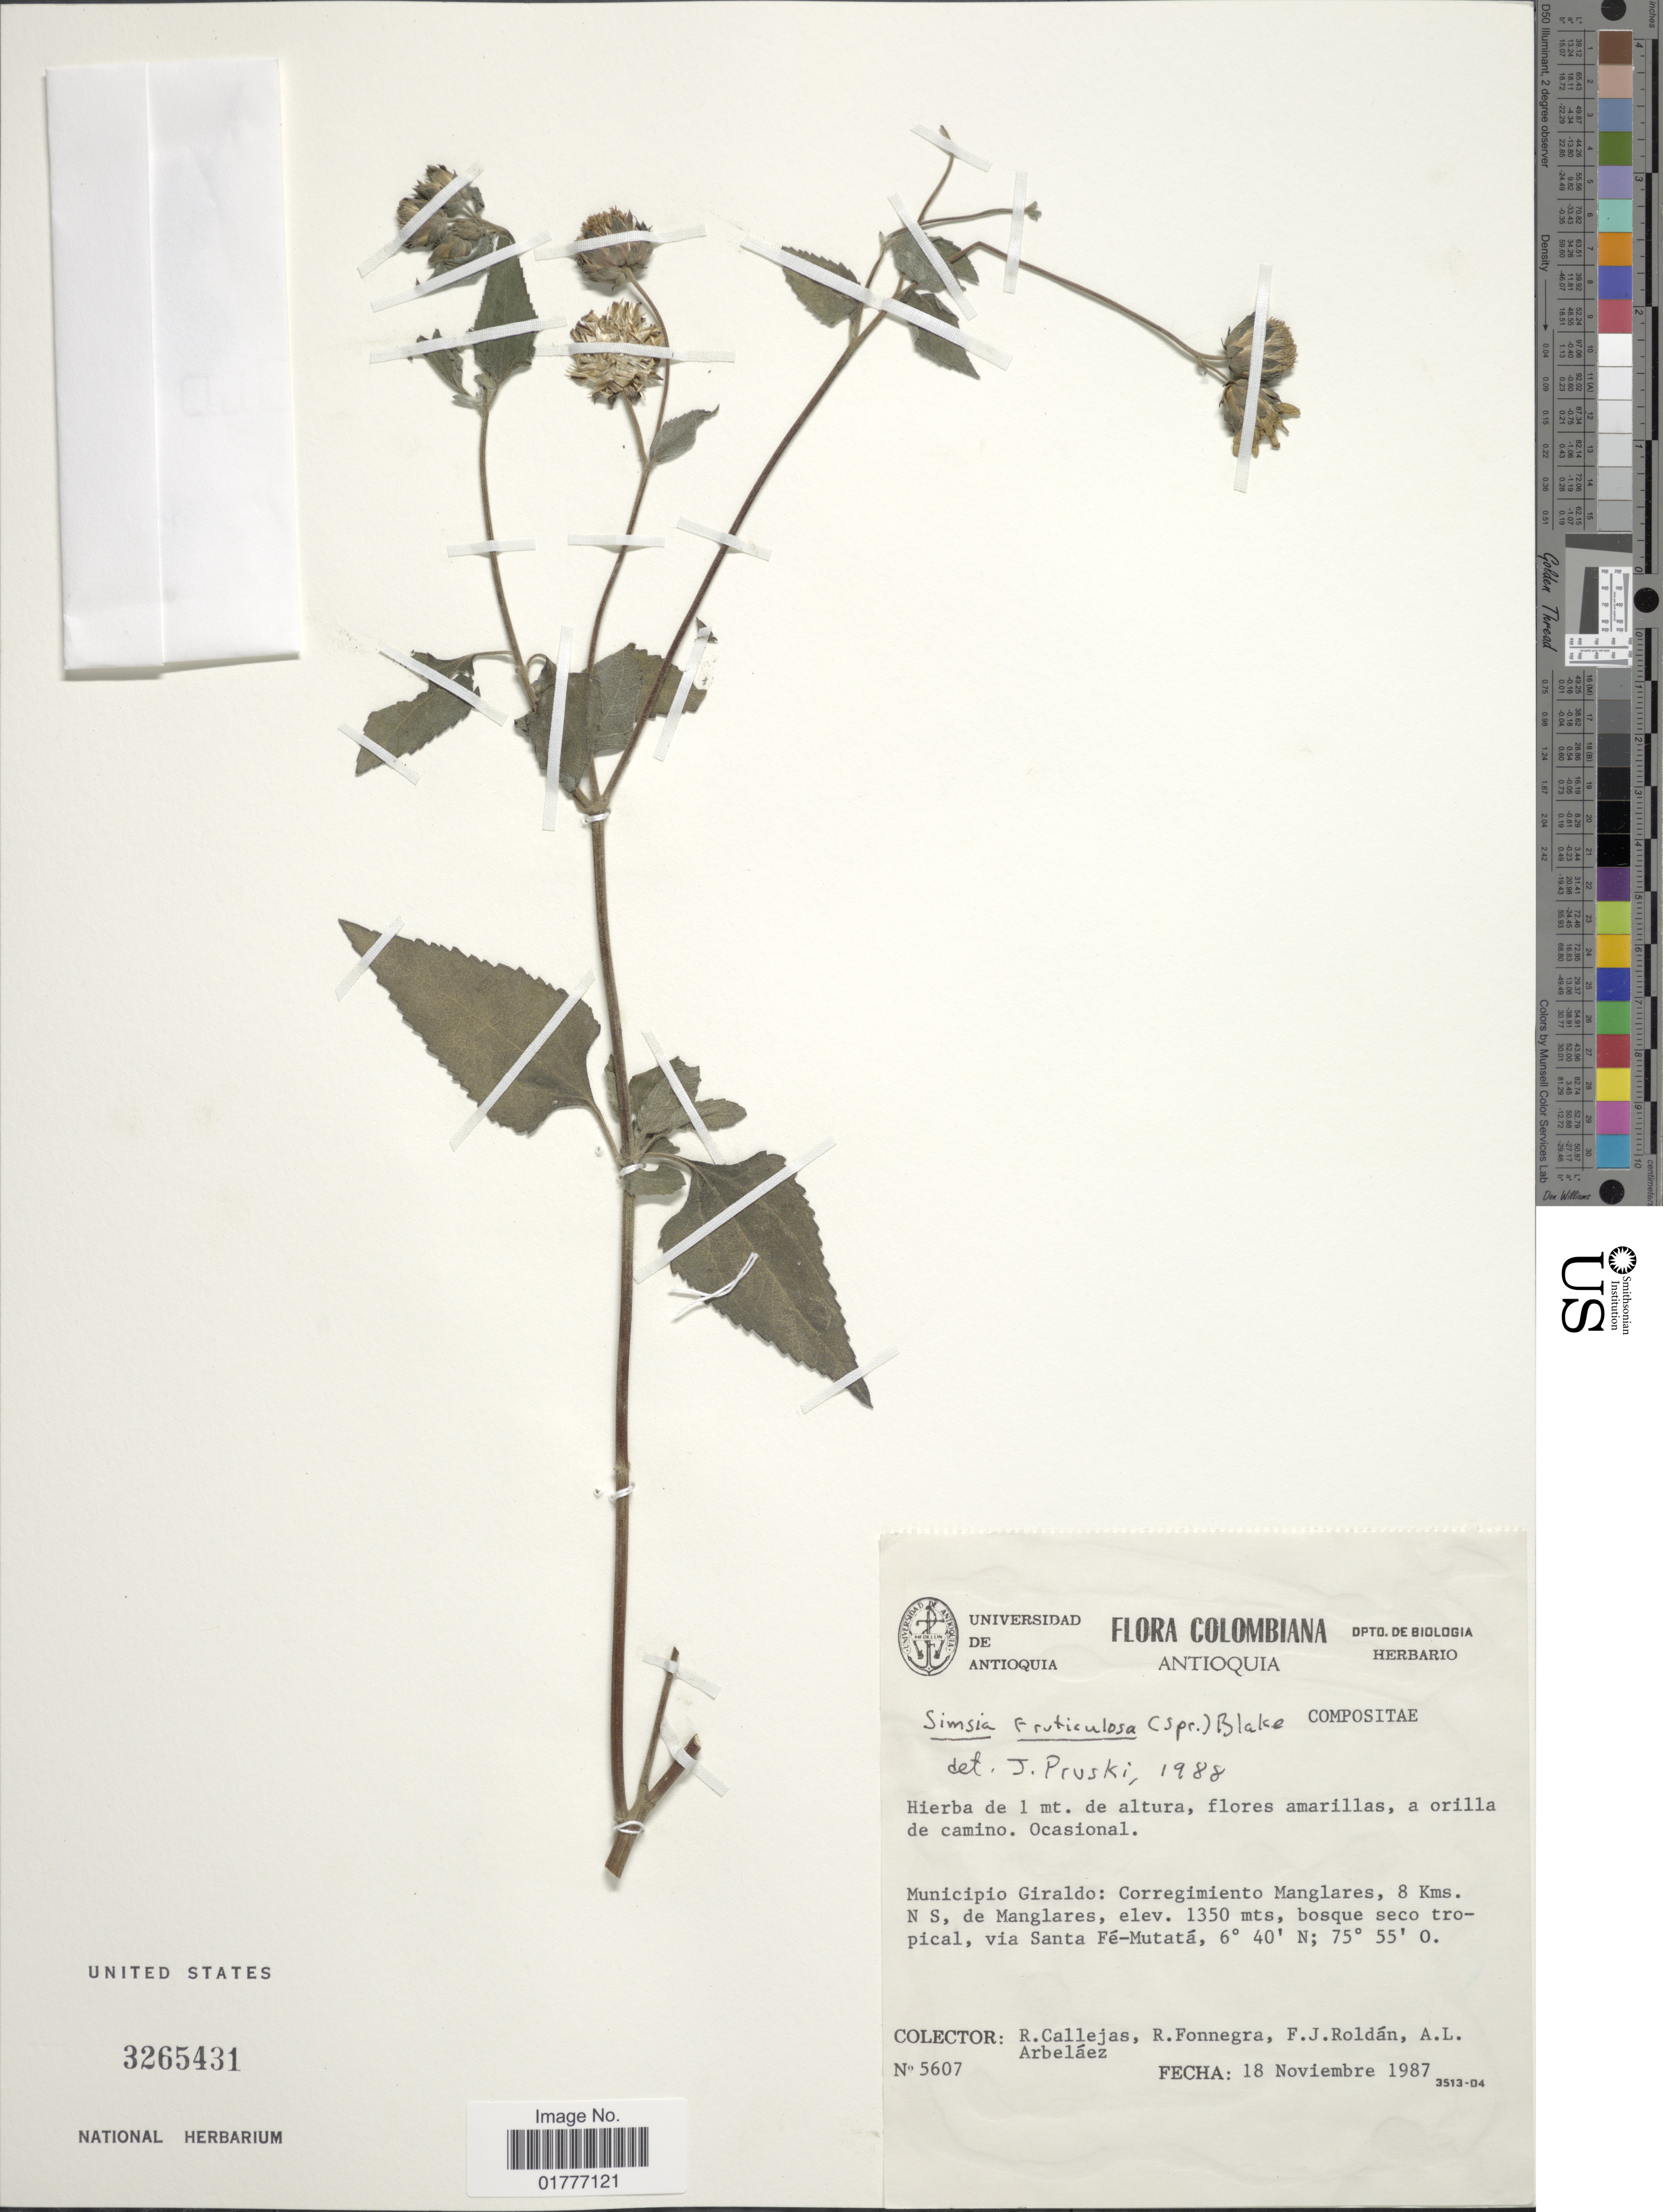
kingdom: Plantae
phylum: Tracheophyta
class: Magnoliopsida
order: Asterales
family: Asteraceae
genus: Simsia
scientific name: Simsia fruticulosa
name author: (Spreng.) S.F. Blake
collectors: R. Callejas, R. Fonnegra, F. J. Roldán & A. Arbeláez Alvarez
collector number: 5607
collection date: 1987-11-18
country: Colombia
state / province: Antioquia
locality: Municipio Giraldo: Corregimiento Manglares, 8 Kms. N S, de Manglares, via Santa Fé-Mutatá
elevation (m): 1350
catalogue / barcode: US 3265431